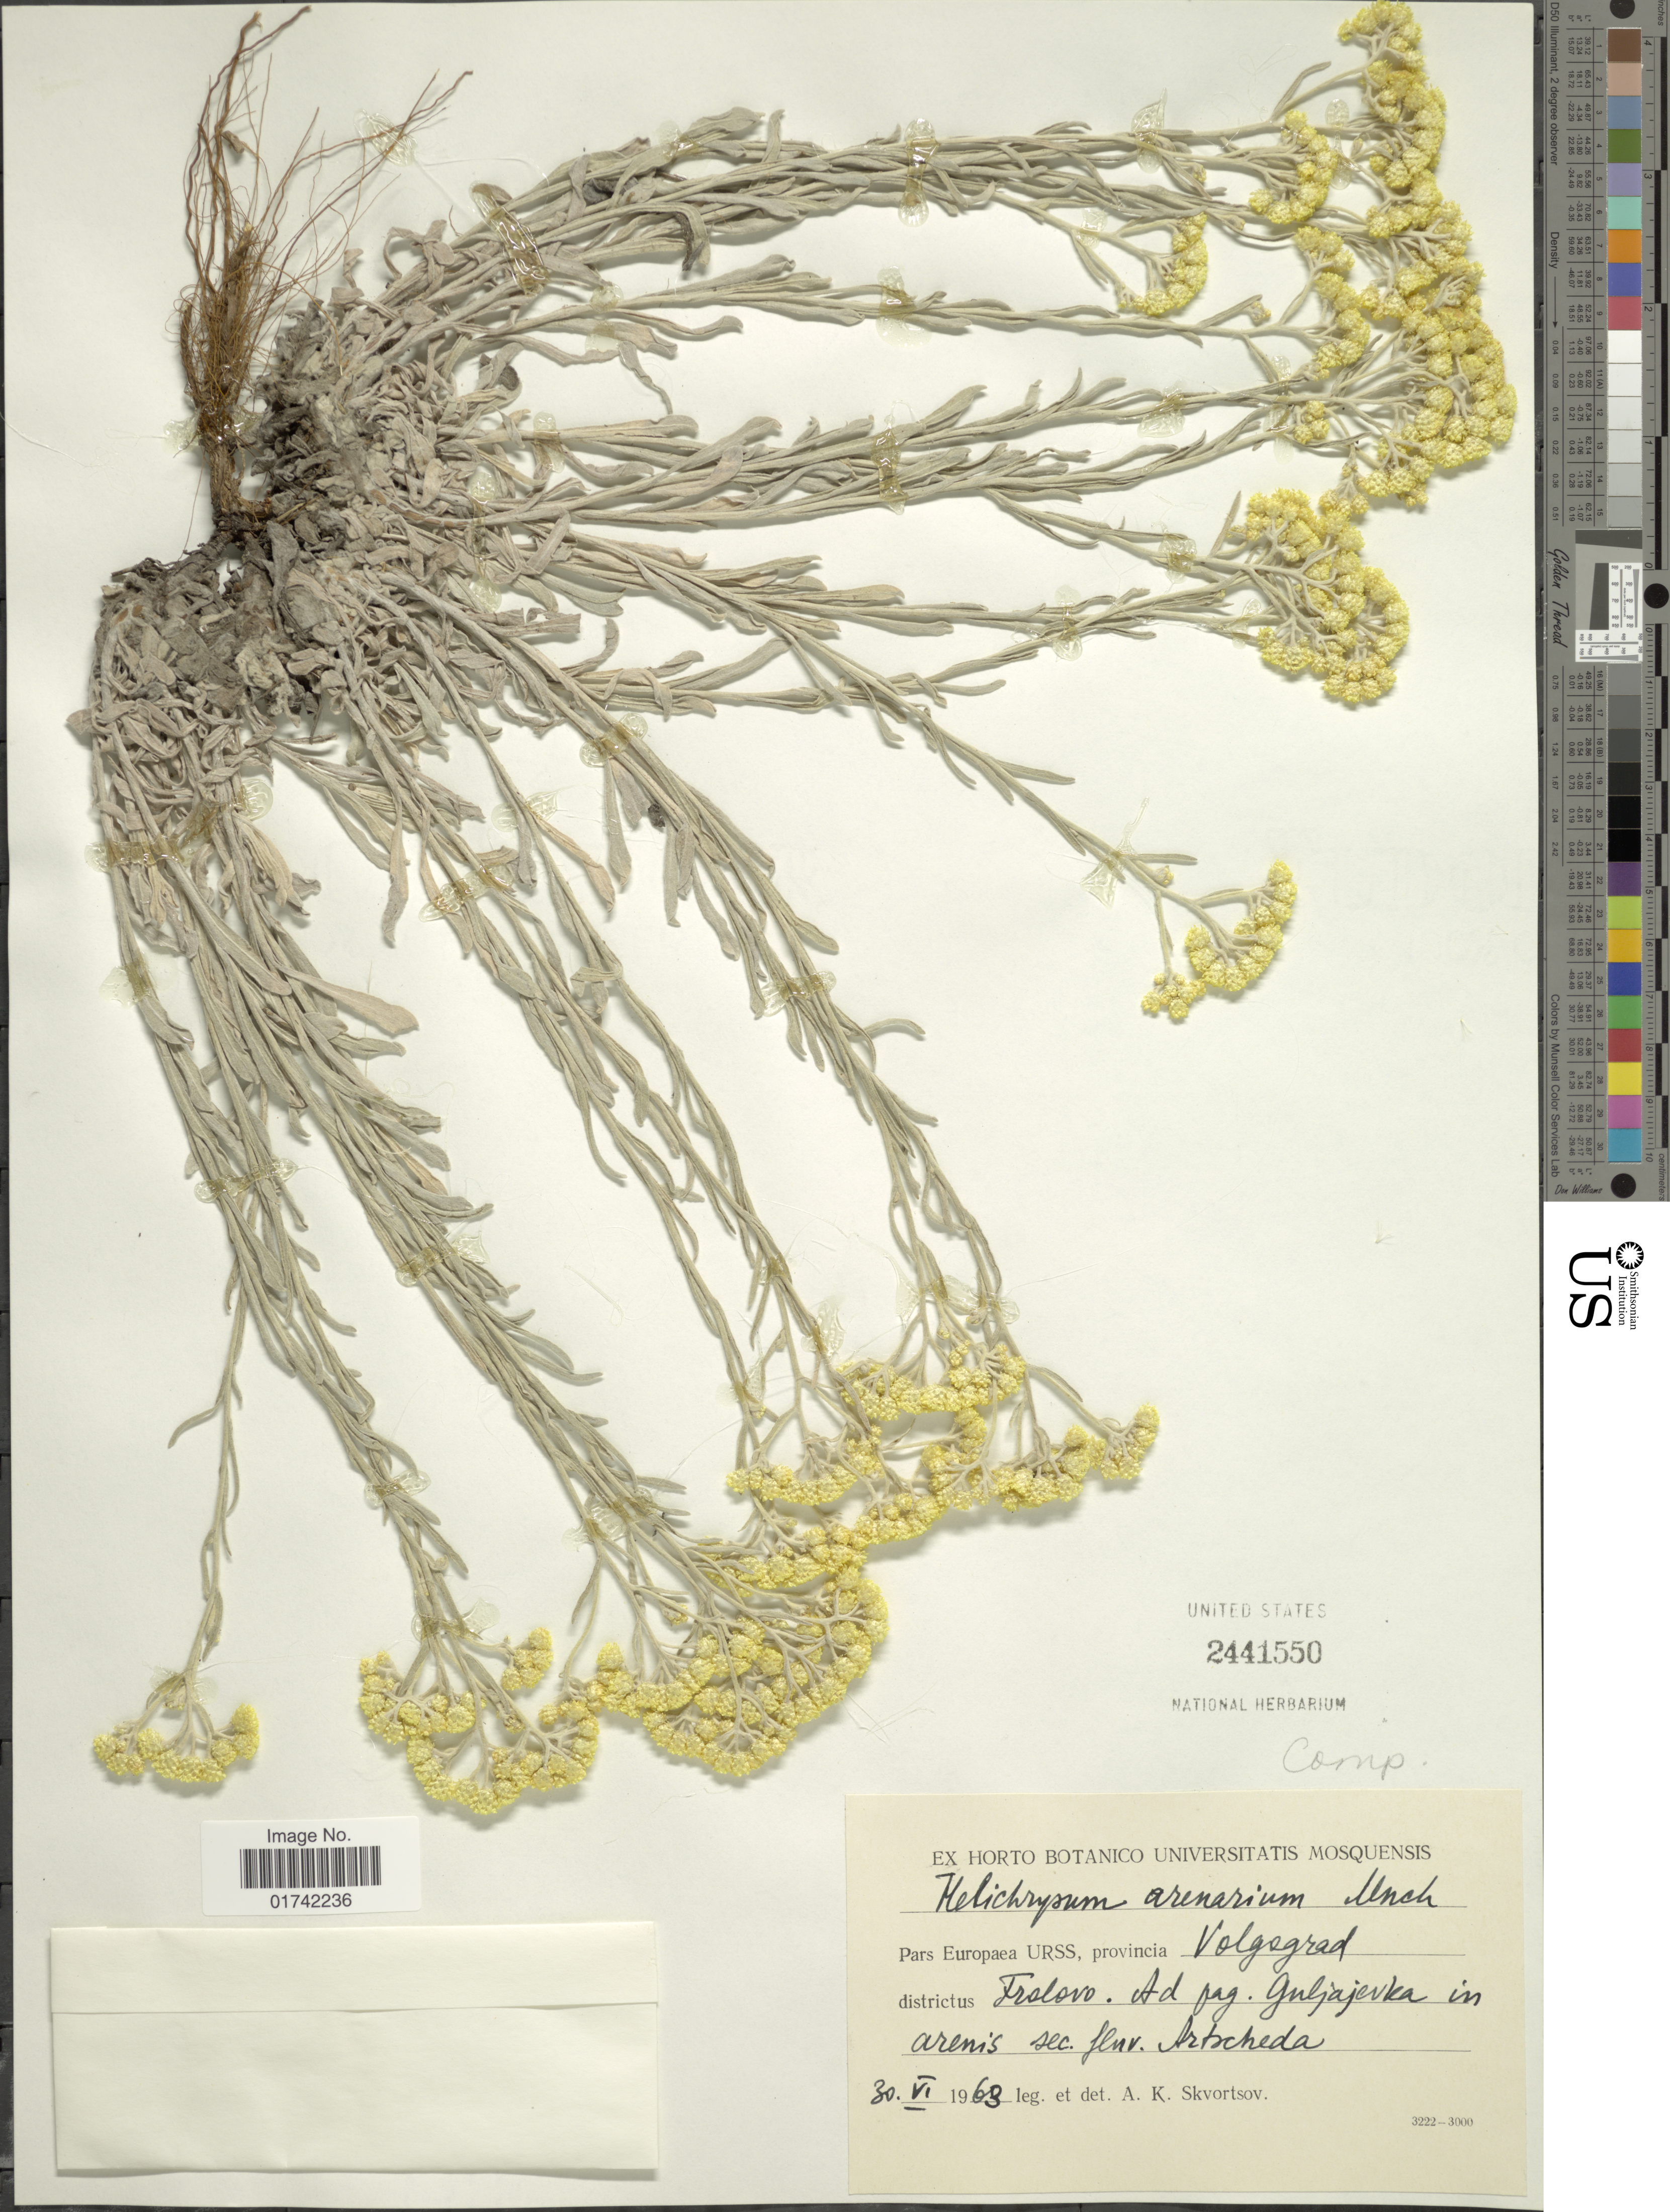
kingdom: Plantae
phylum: Tracheophyta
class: Magnoliopsida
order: Asterales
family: Asteraceae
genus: Helichrysum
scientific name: Helichrysum arenarium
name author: (L.) Moench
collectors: A. K. Skvortsov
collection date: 1963-06-30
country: Russian Federation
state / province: Volgograd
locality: Districtus Frolovo, Ad pag. Guljajevka in arenis sec. fluv. Artscheda (Archeda)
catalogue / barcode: US 244150